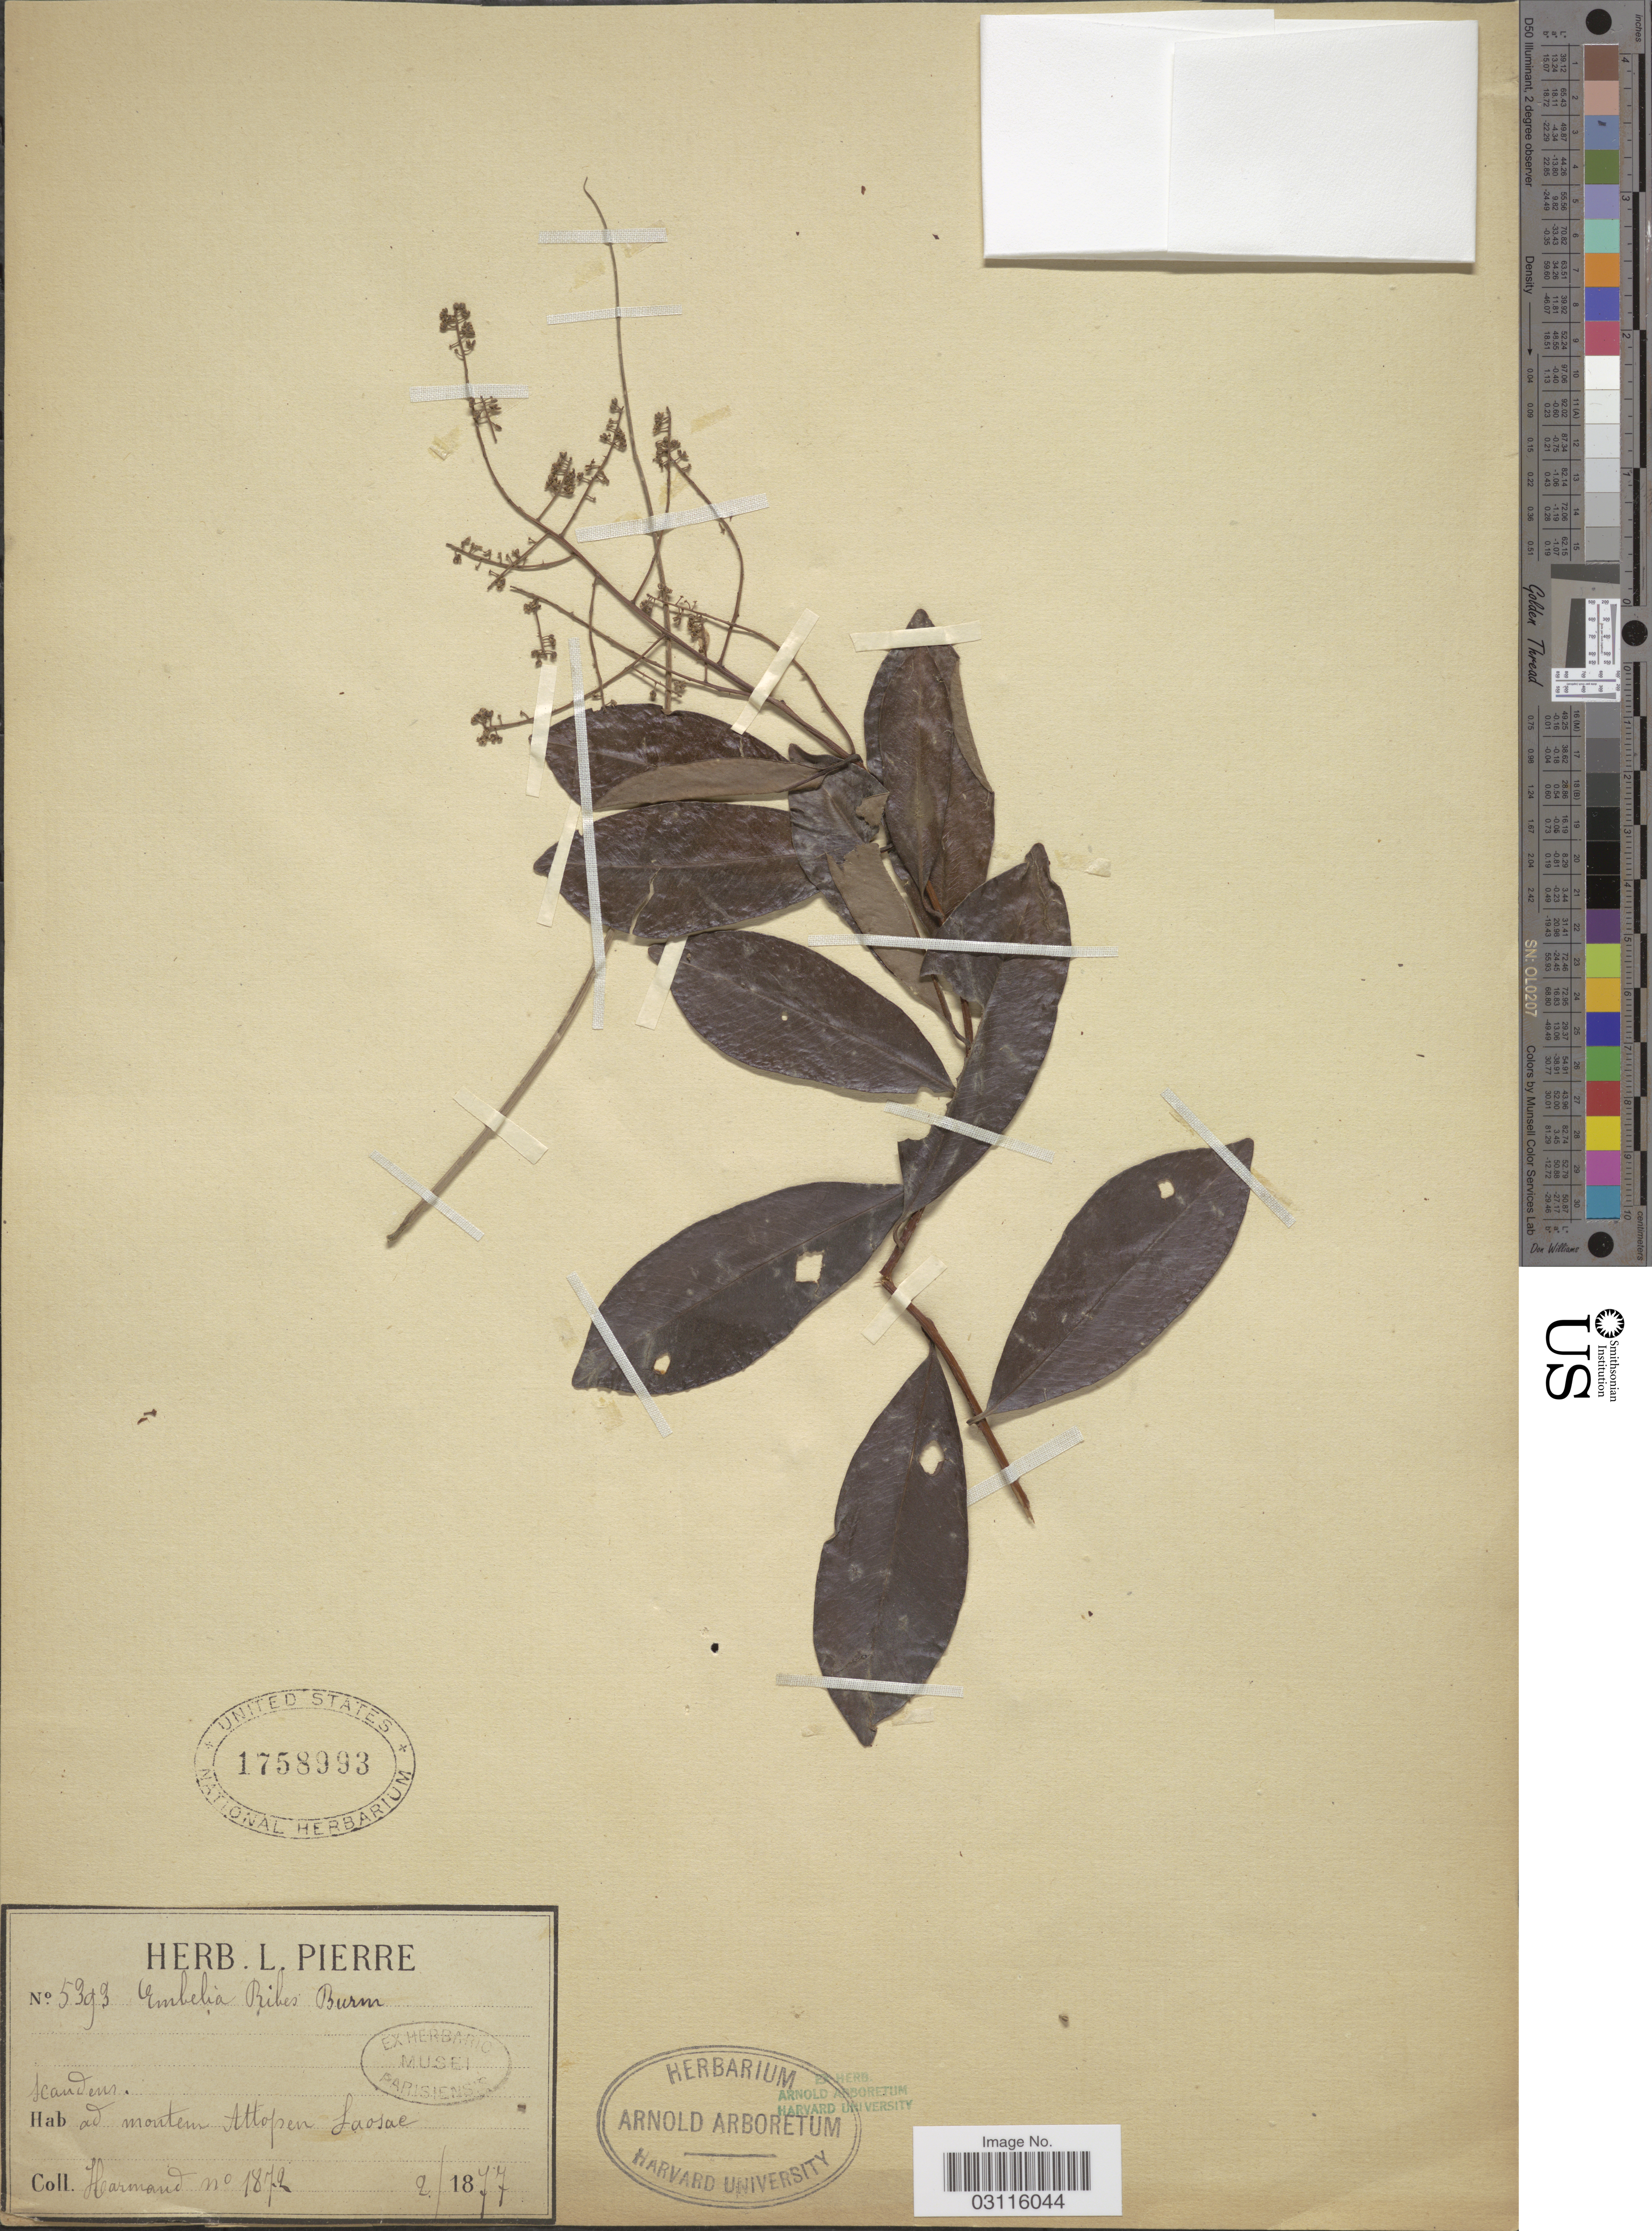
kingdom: Plantae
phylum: Tracheophyta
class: Magnoliopsida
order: Ericales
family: Primulaceae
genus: Embelia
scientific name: Embelia ribes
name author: Burm. f.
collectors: Harmand, --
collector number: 1872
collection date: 1877-02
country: Vietnam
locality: Scandens. Ad montem Attopen Laosae.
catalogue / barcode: US 1758993